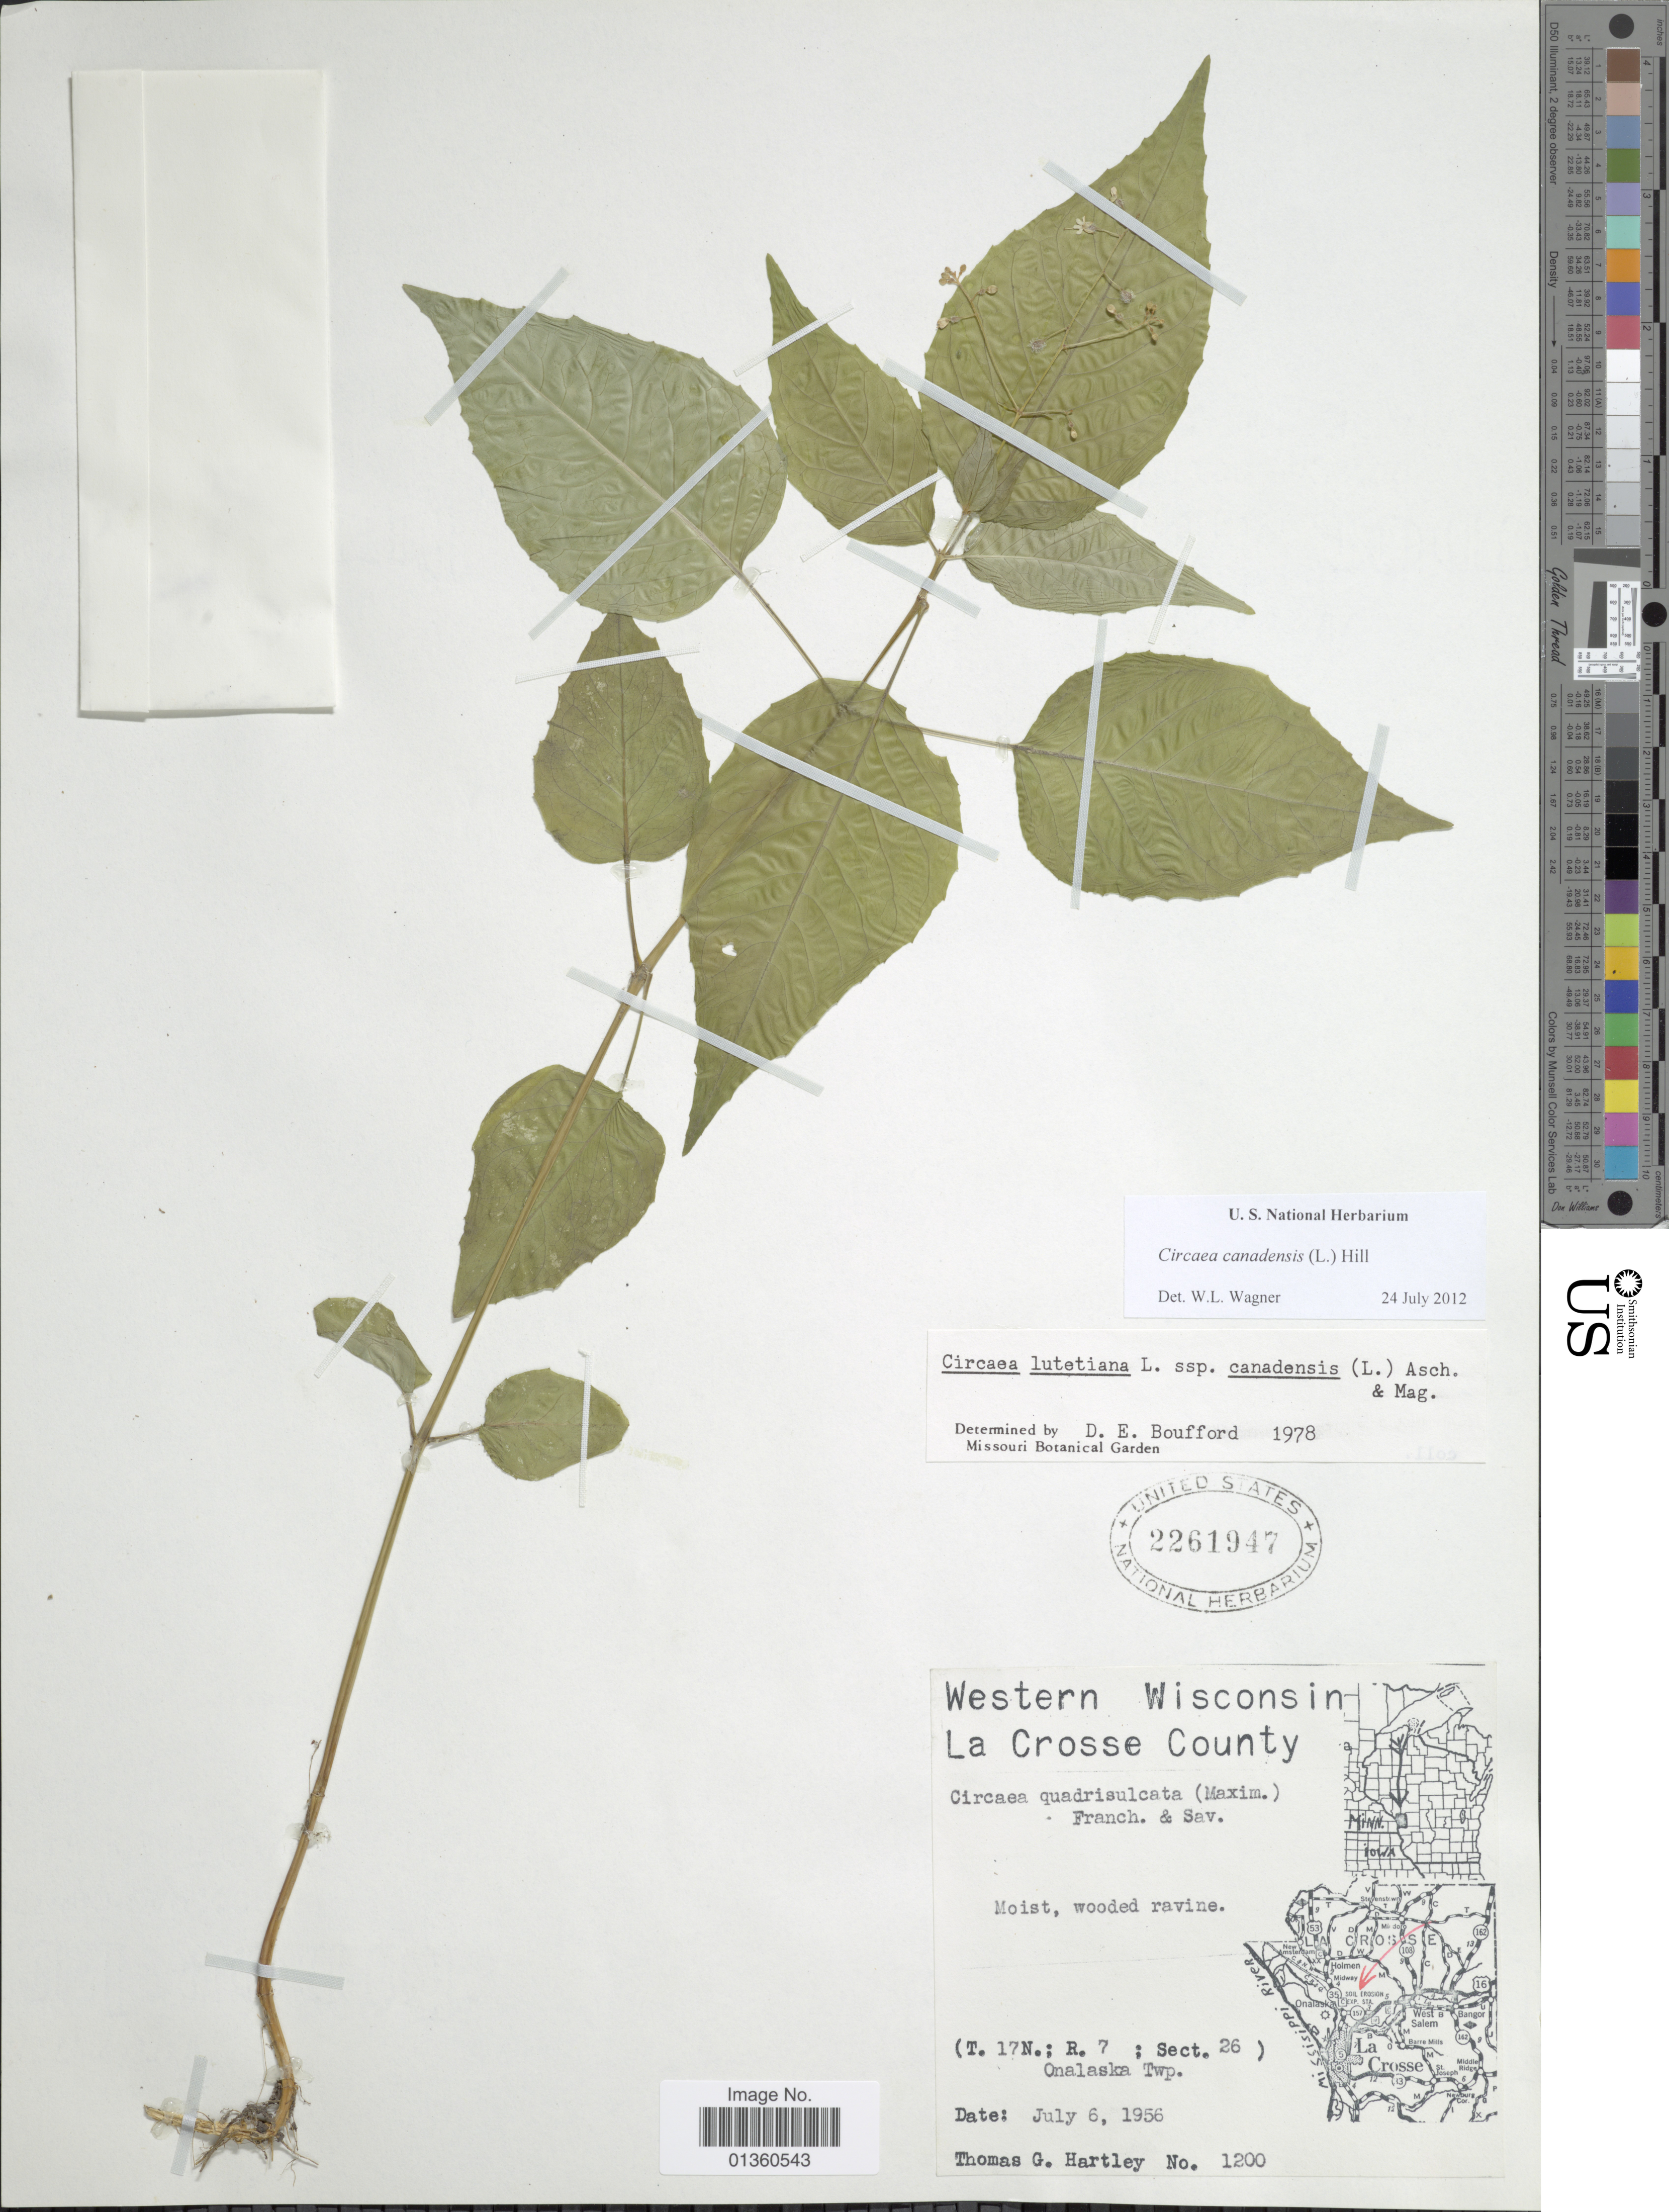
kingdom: Plantae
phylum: Tracheophyta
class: Magnoliopsida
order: Myrtales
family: Onagraceae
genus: Circaea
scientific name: Circaea canadensis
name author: (L.) Hill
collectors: T. G. Hartley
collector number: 1200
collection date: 1956-07-06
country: United States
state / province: Wisconsin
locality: Western Wisconsin. La Crosse County, Onalaska Twp.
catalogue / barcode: US 2261947